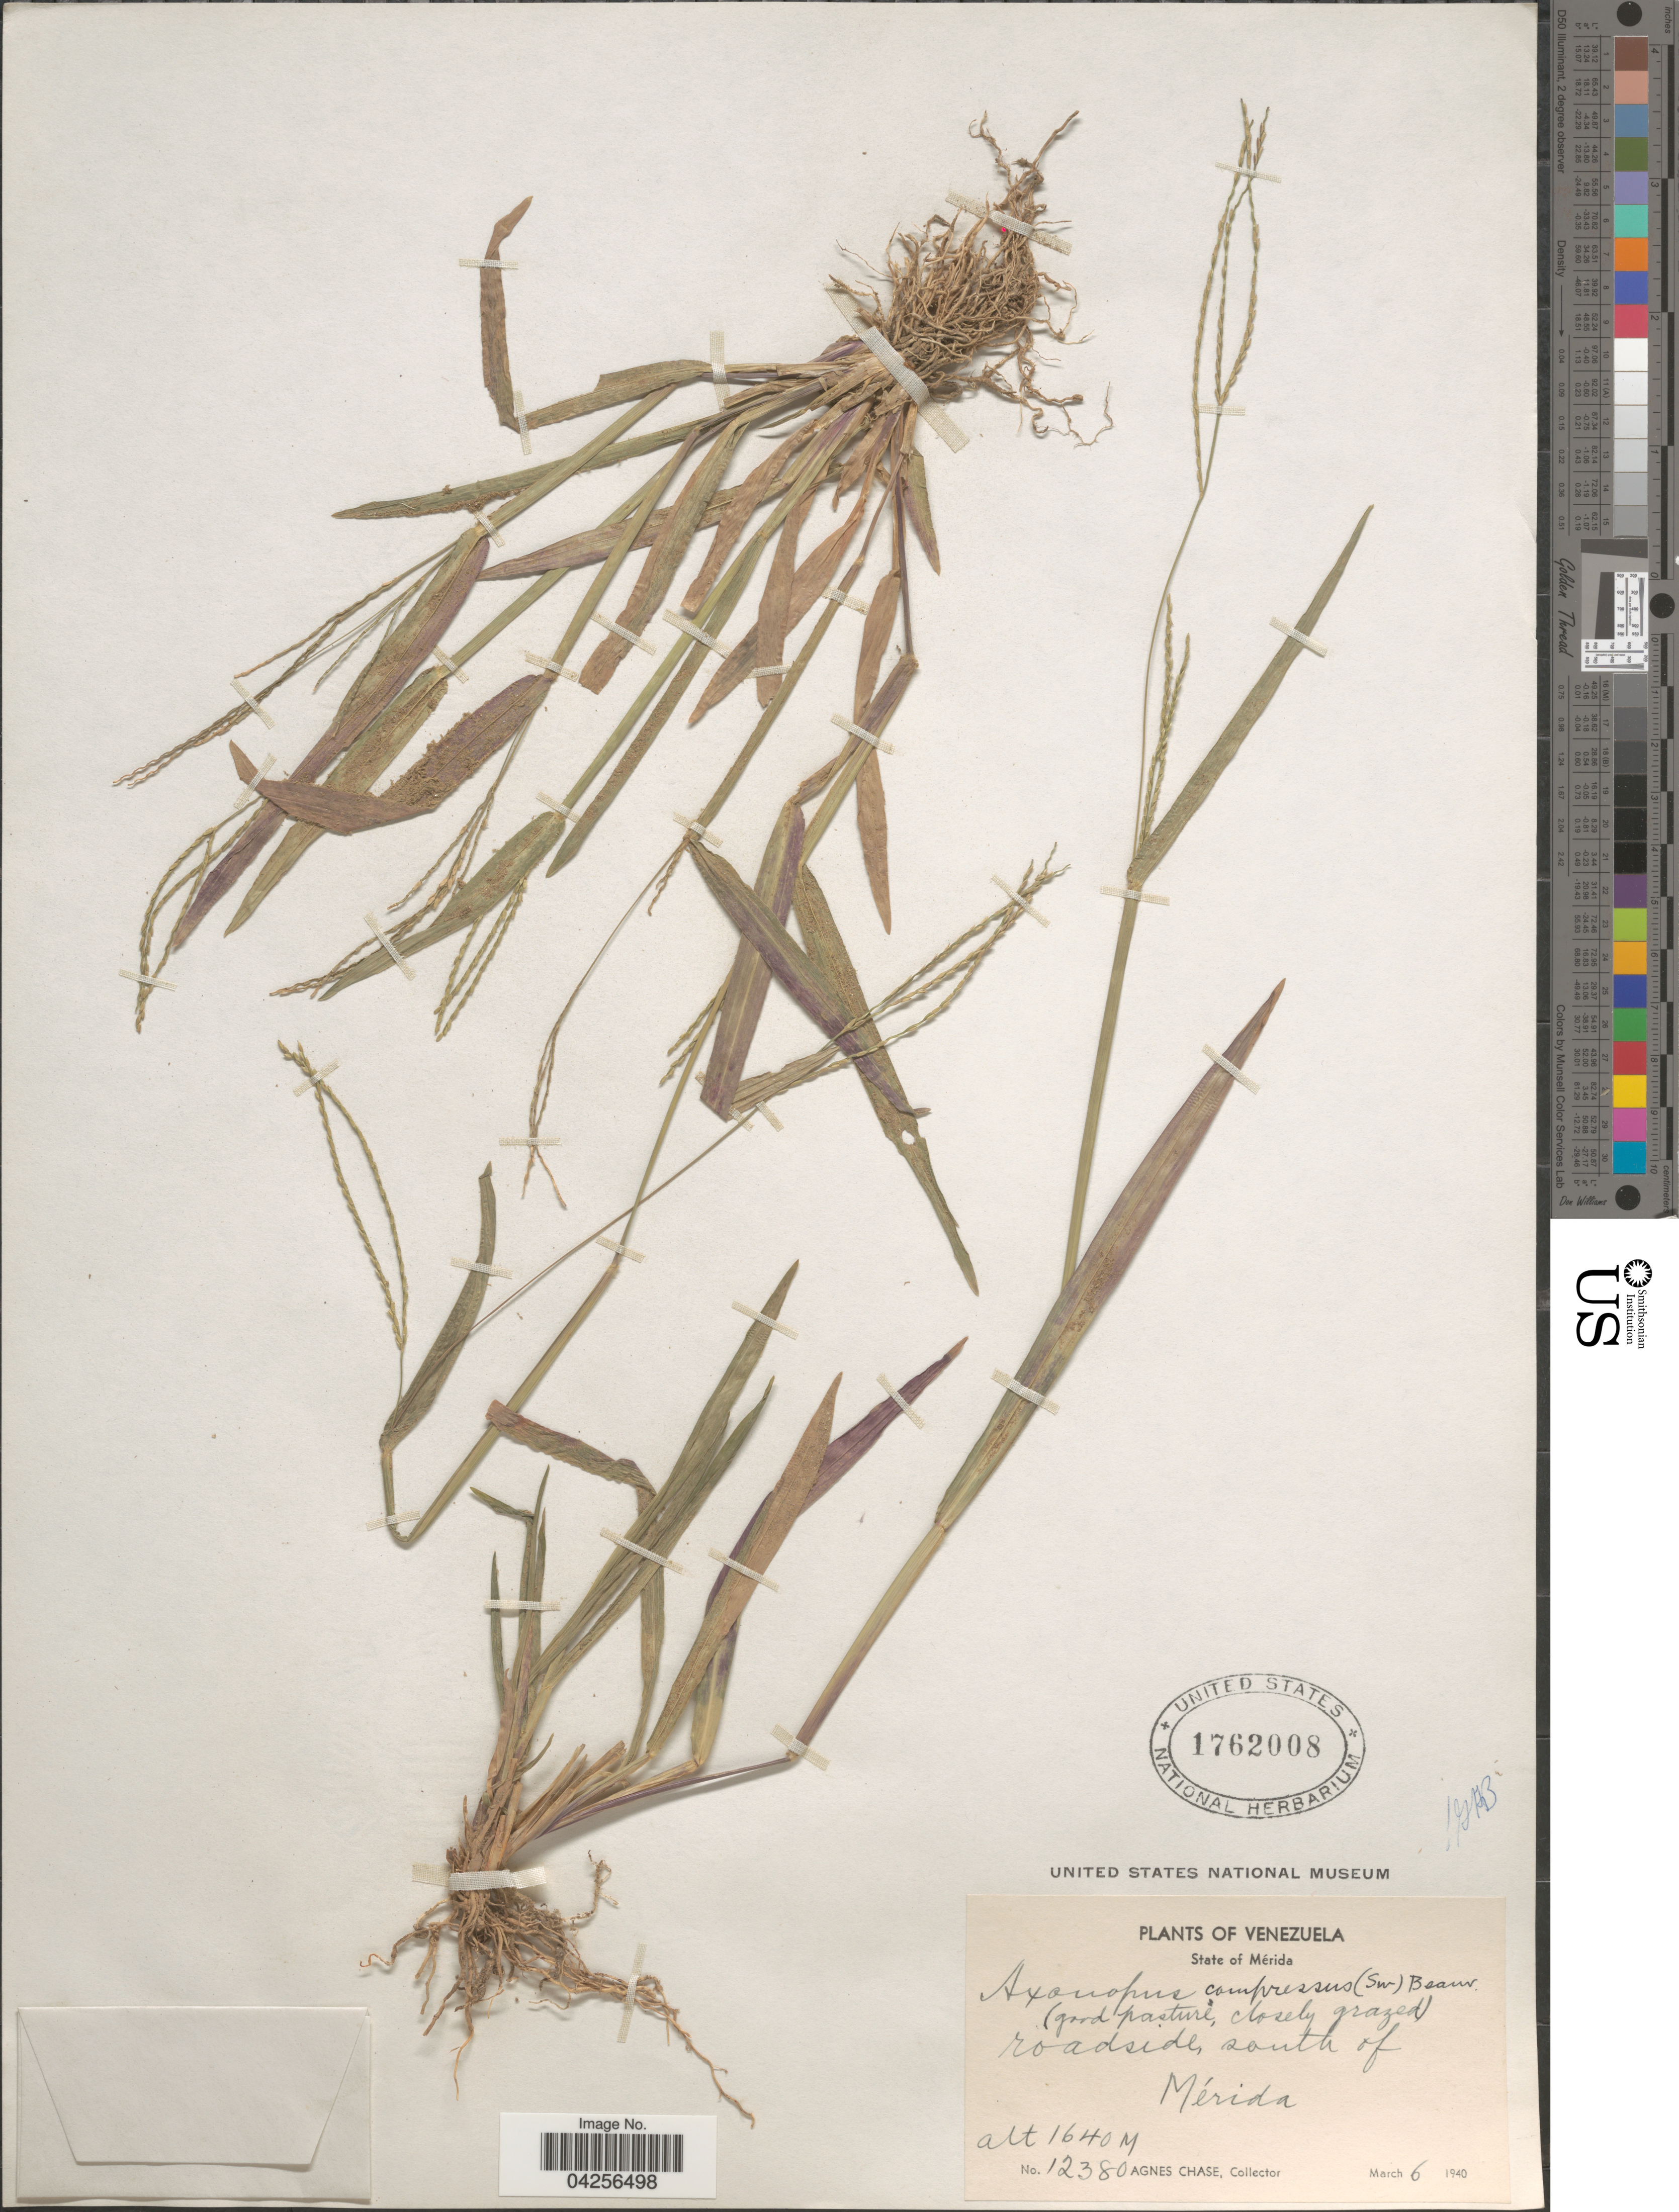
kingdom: Plantae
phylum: Tracheophyta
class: Liliopsida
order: Poales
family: Poaceae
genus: Axonopus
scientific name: Axonopus compressus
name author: (Sw.) P. Beauv.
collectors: A. Chase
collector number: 12380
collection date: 1940-03-06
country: Venezuela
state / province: Merida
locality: Roadside, south of Mérida.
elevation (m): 1640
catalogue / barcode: US 1762008